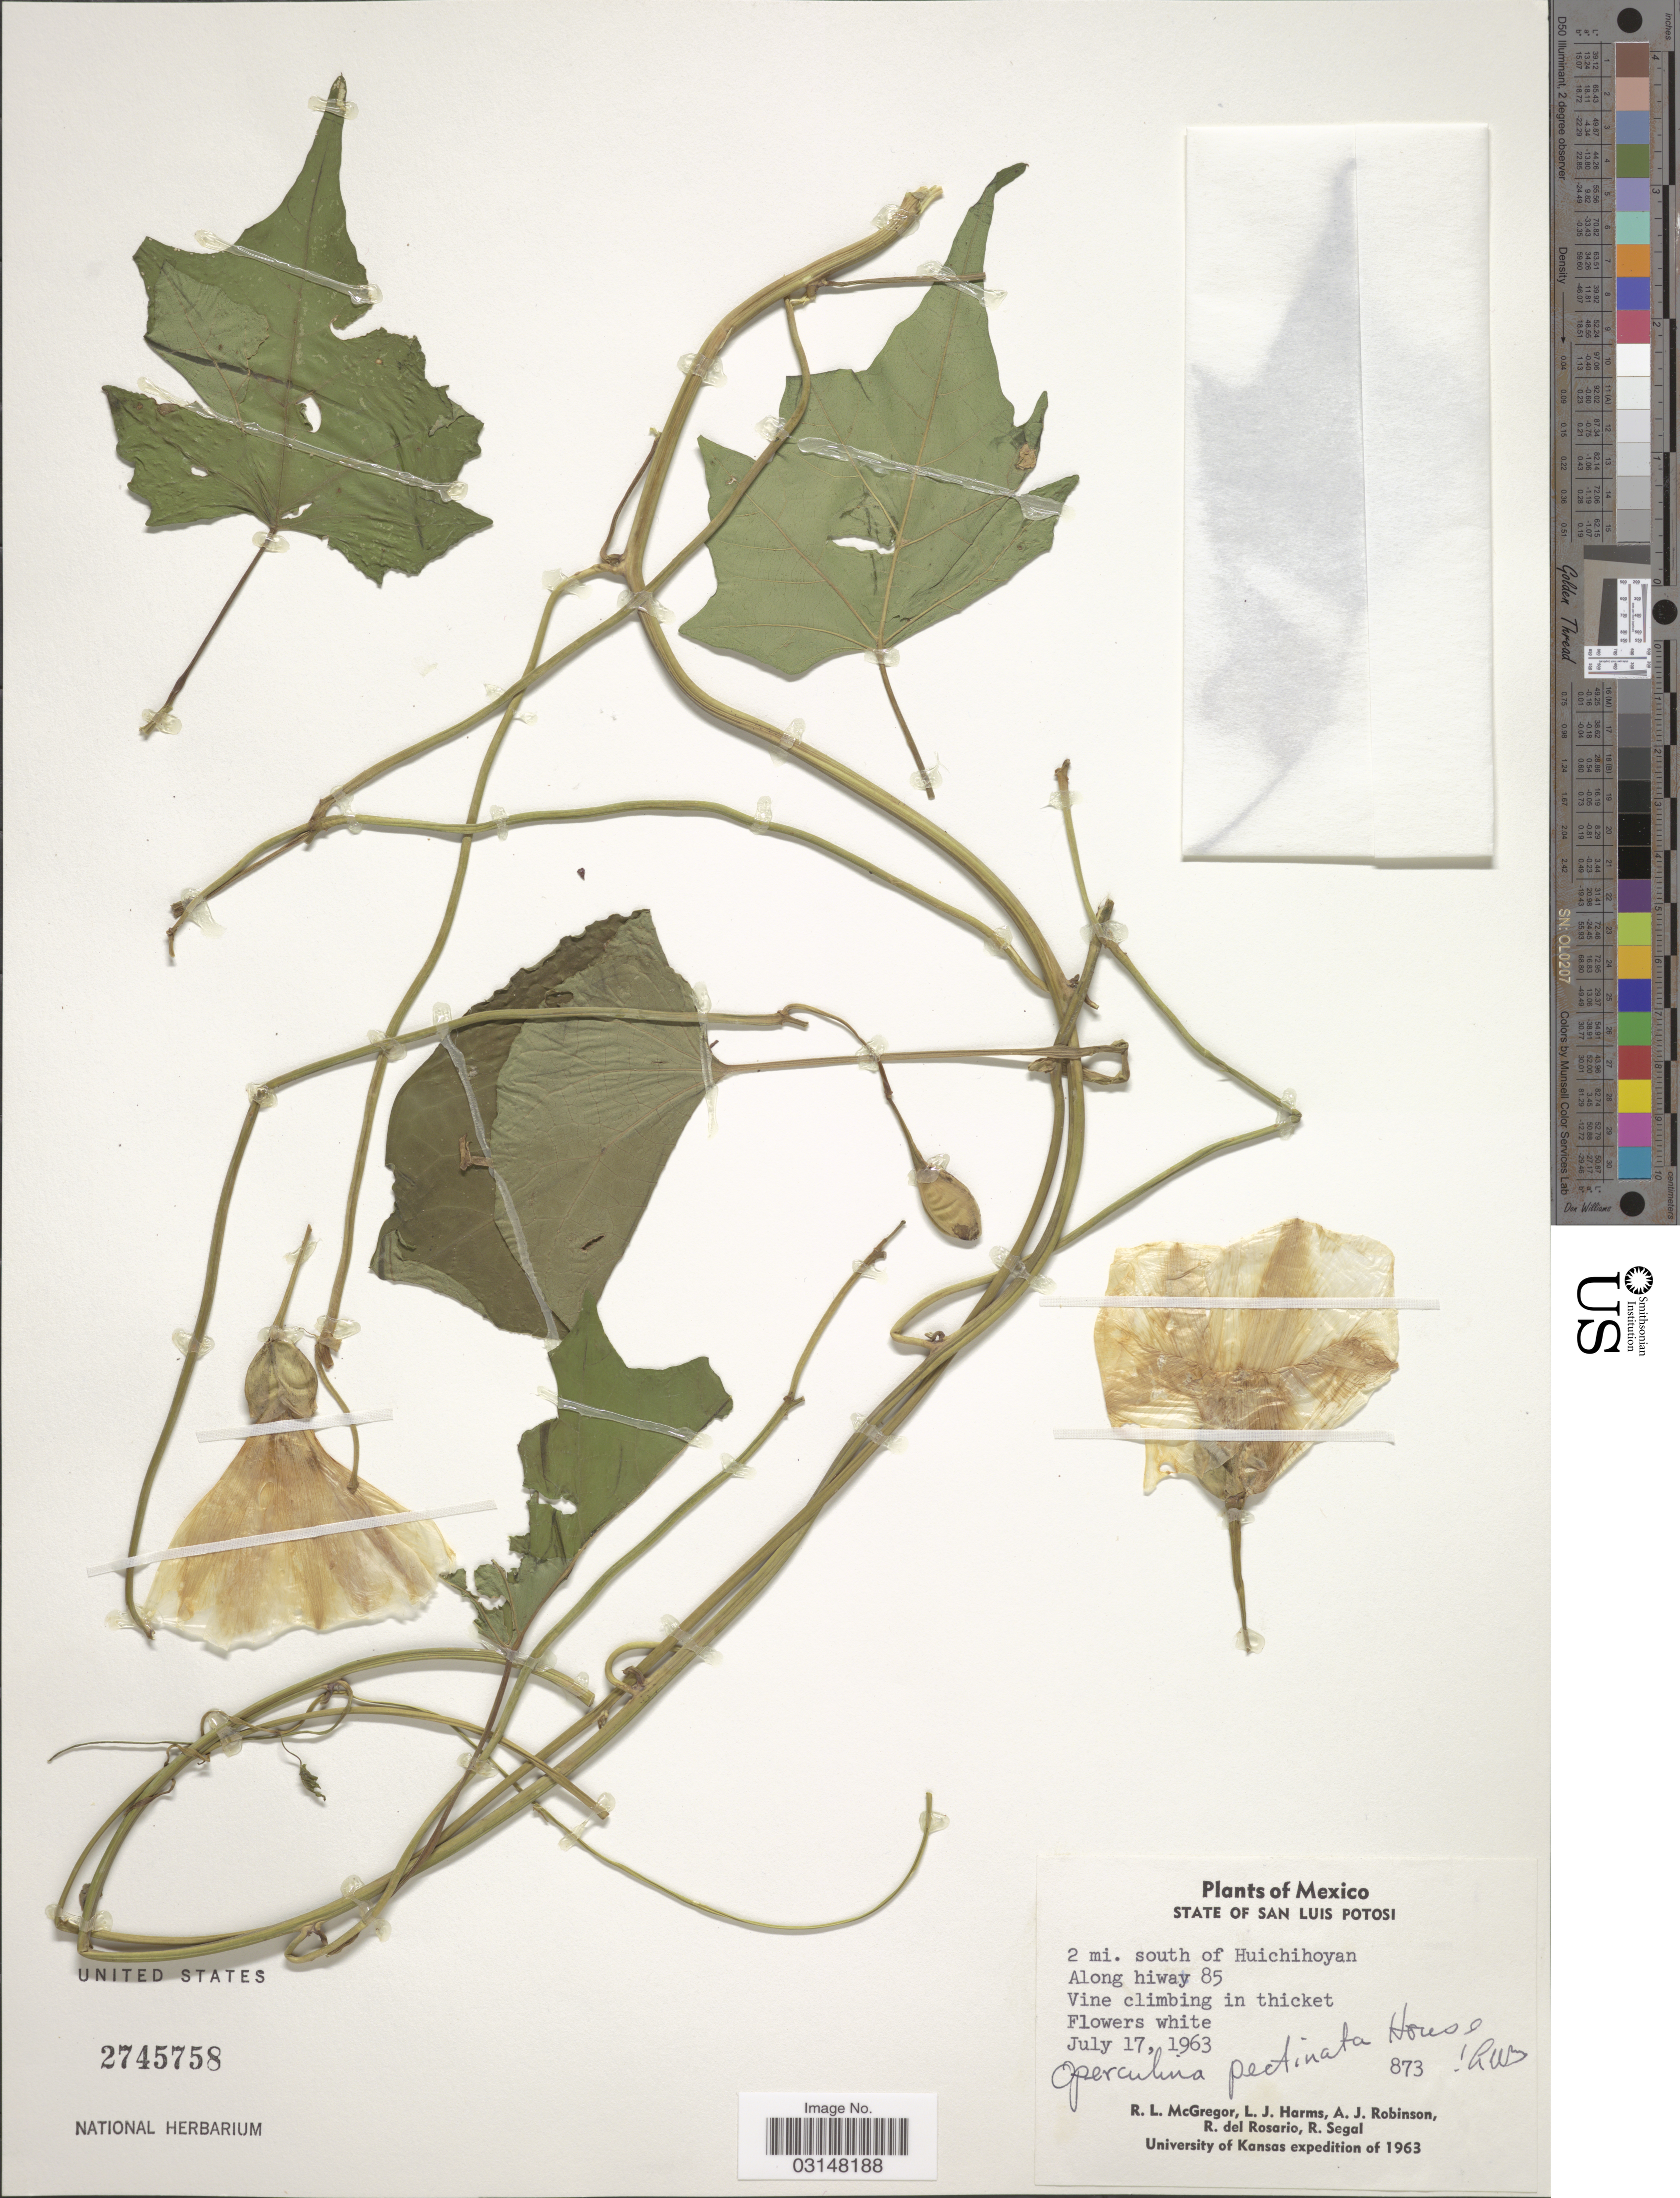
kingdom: Plantae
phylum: Tracheophyta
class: Magnoliopsida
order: Solanales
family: Convolvulaceae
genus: Operculina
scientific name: Operculina pectinata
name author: House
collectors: R. McGregor, L. Harms, A. J. Robinson, R. del Rosario & R. Segal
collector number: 873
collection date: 1963-07-17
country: Mexico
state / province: San Luis Potosí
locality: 2 mi. south of Huichihoyan. Along hiway 85.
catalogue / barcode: US 2745758